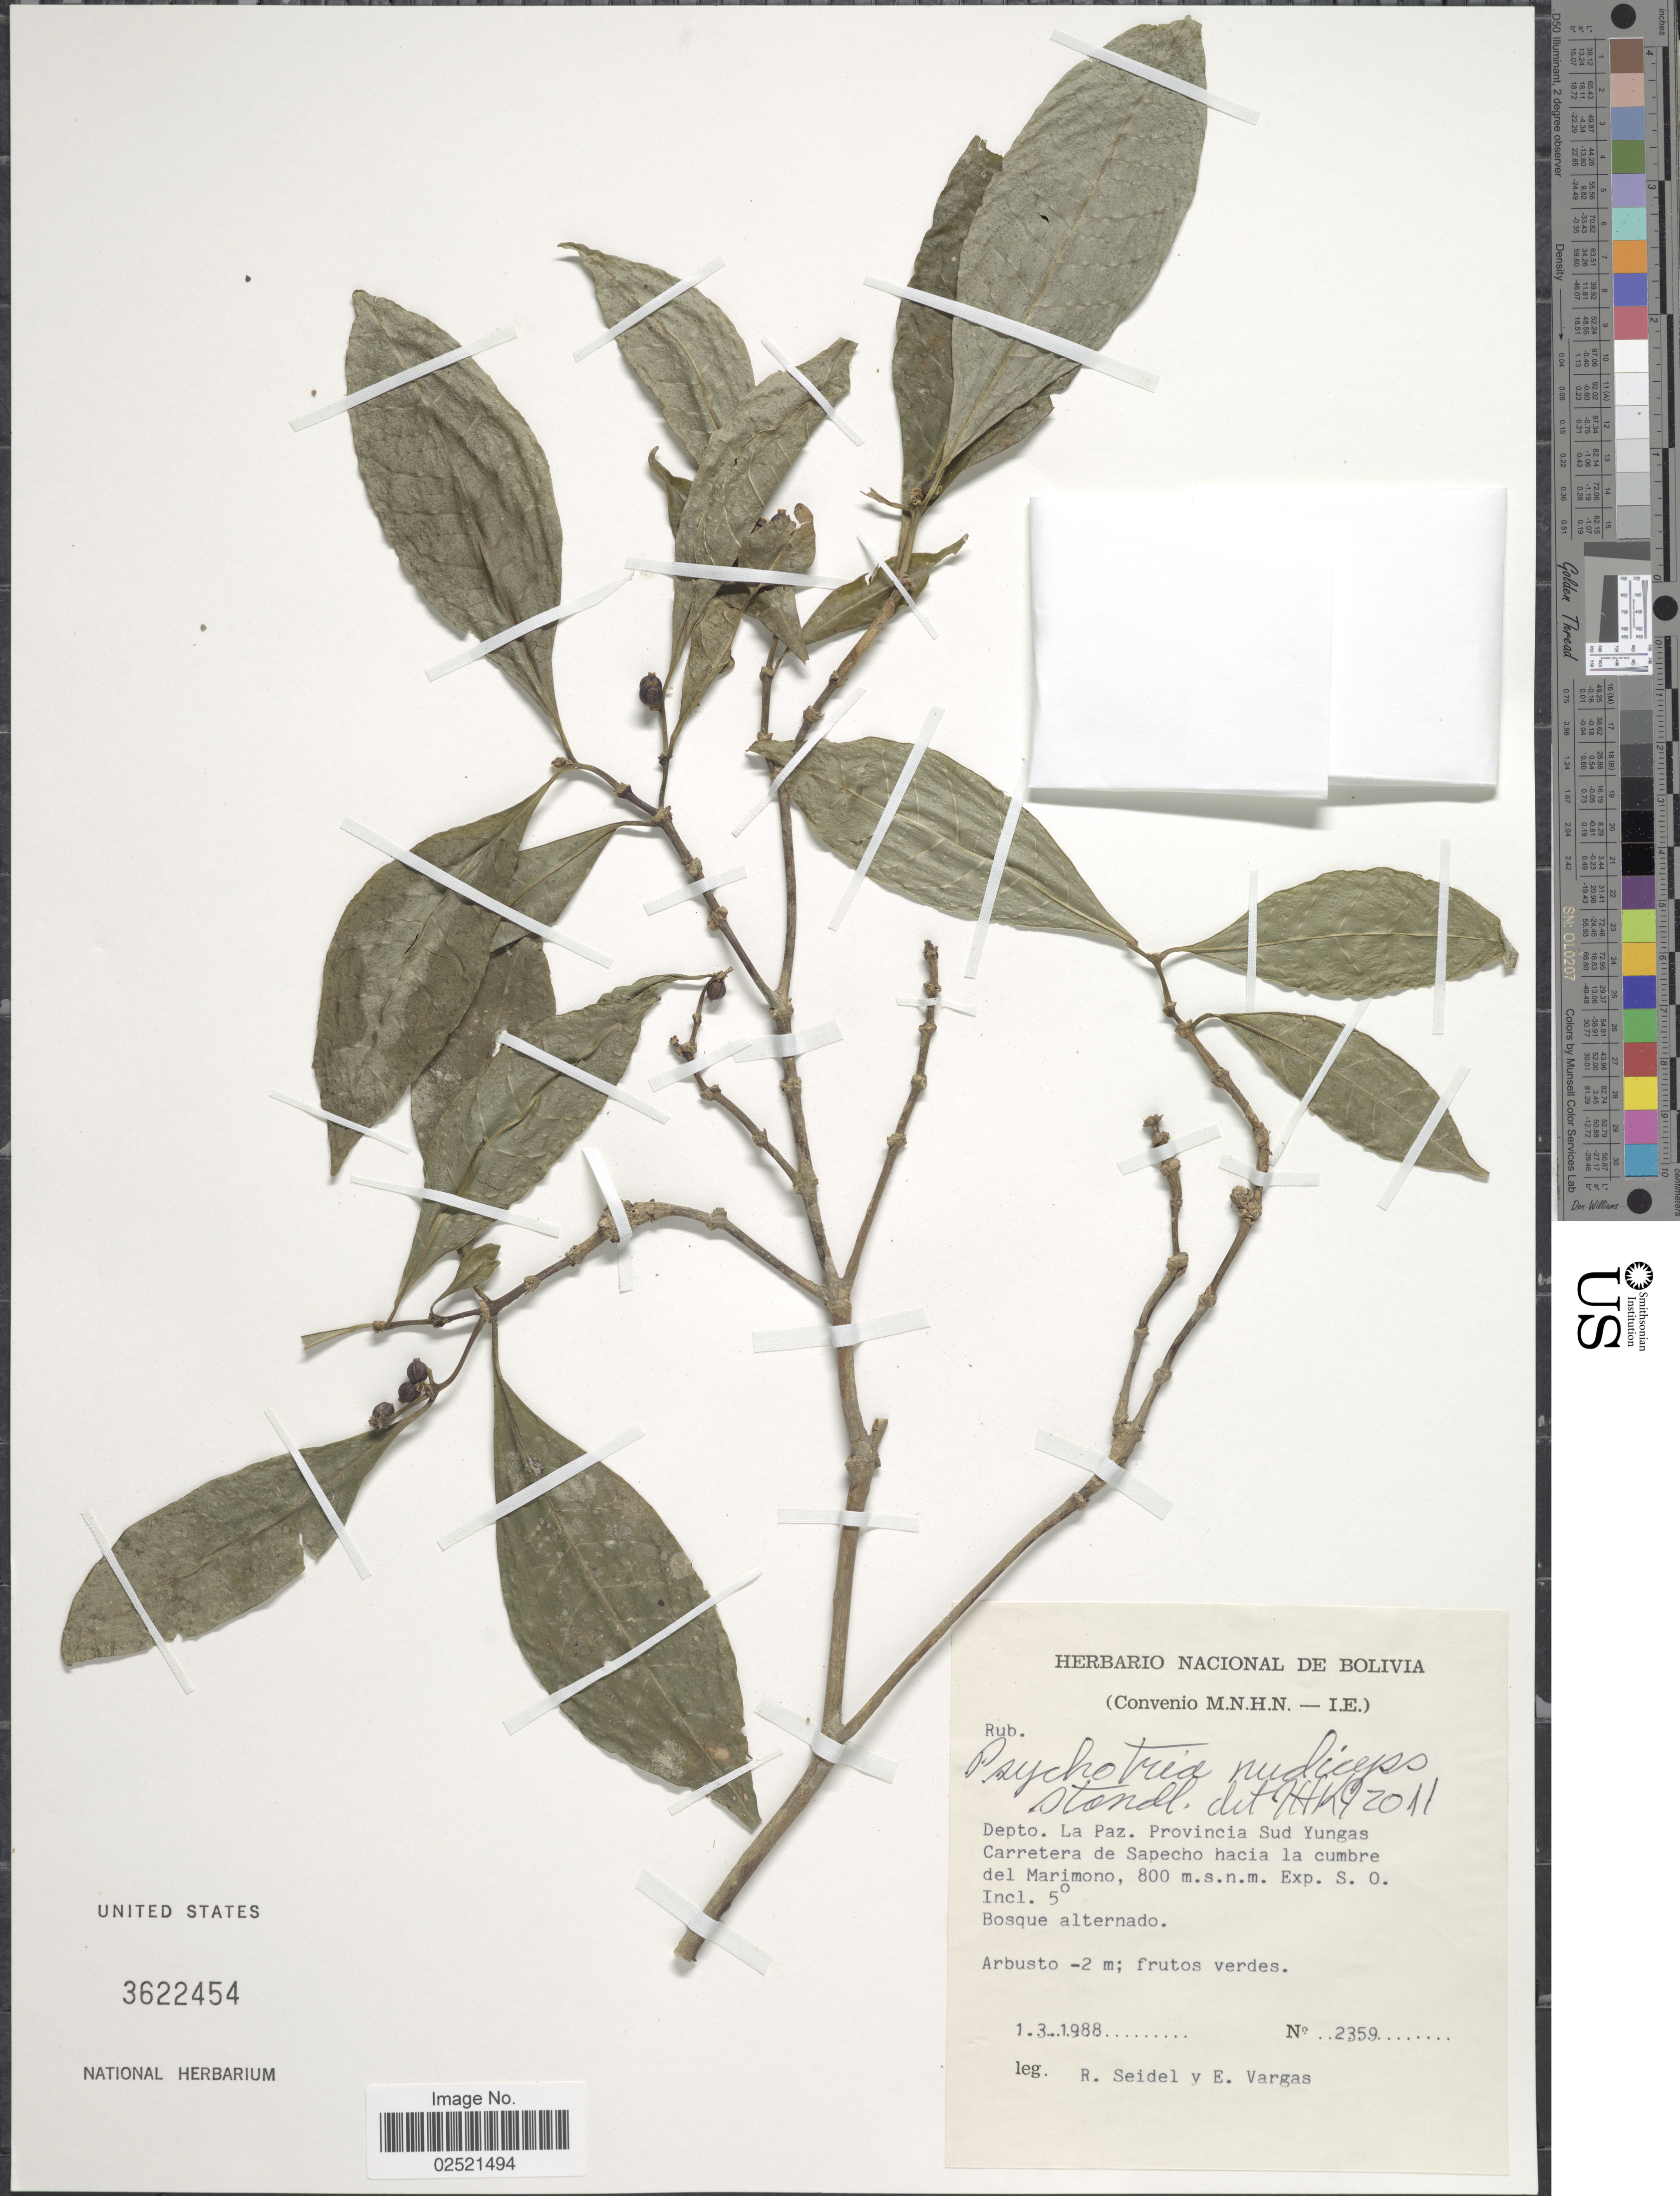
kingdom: Plantae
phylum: Tracheophyta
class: Magnoliopsida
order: Gentianales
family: Rubiaceae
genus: Psychotria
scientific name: Psychotria nudiceps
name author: Standl.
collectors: R. Seidel & E. Vargas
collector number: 2359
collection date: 1988-03-01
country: Bolivia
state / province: La Paz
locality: Provincia Sud Yungas, Carretera de Sapecho hacia la cumbre del Marimono, Exp. S.O. Incl. 5° [unsure placement].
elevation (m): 800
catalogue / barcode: US 3622454